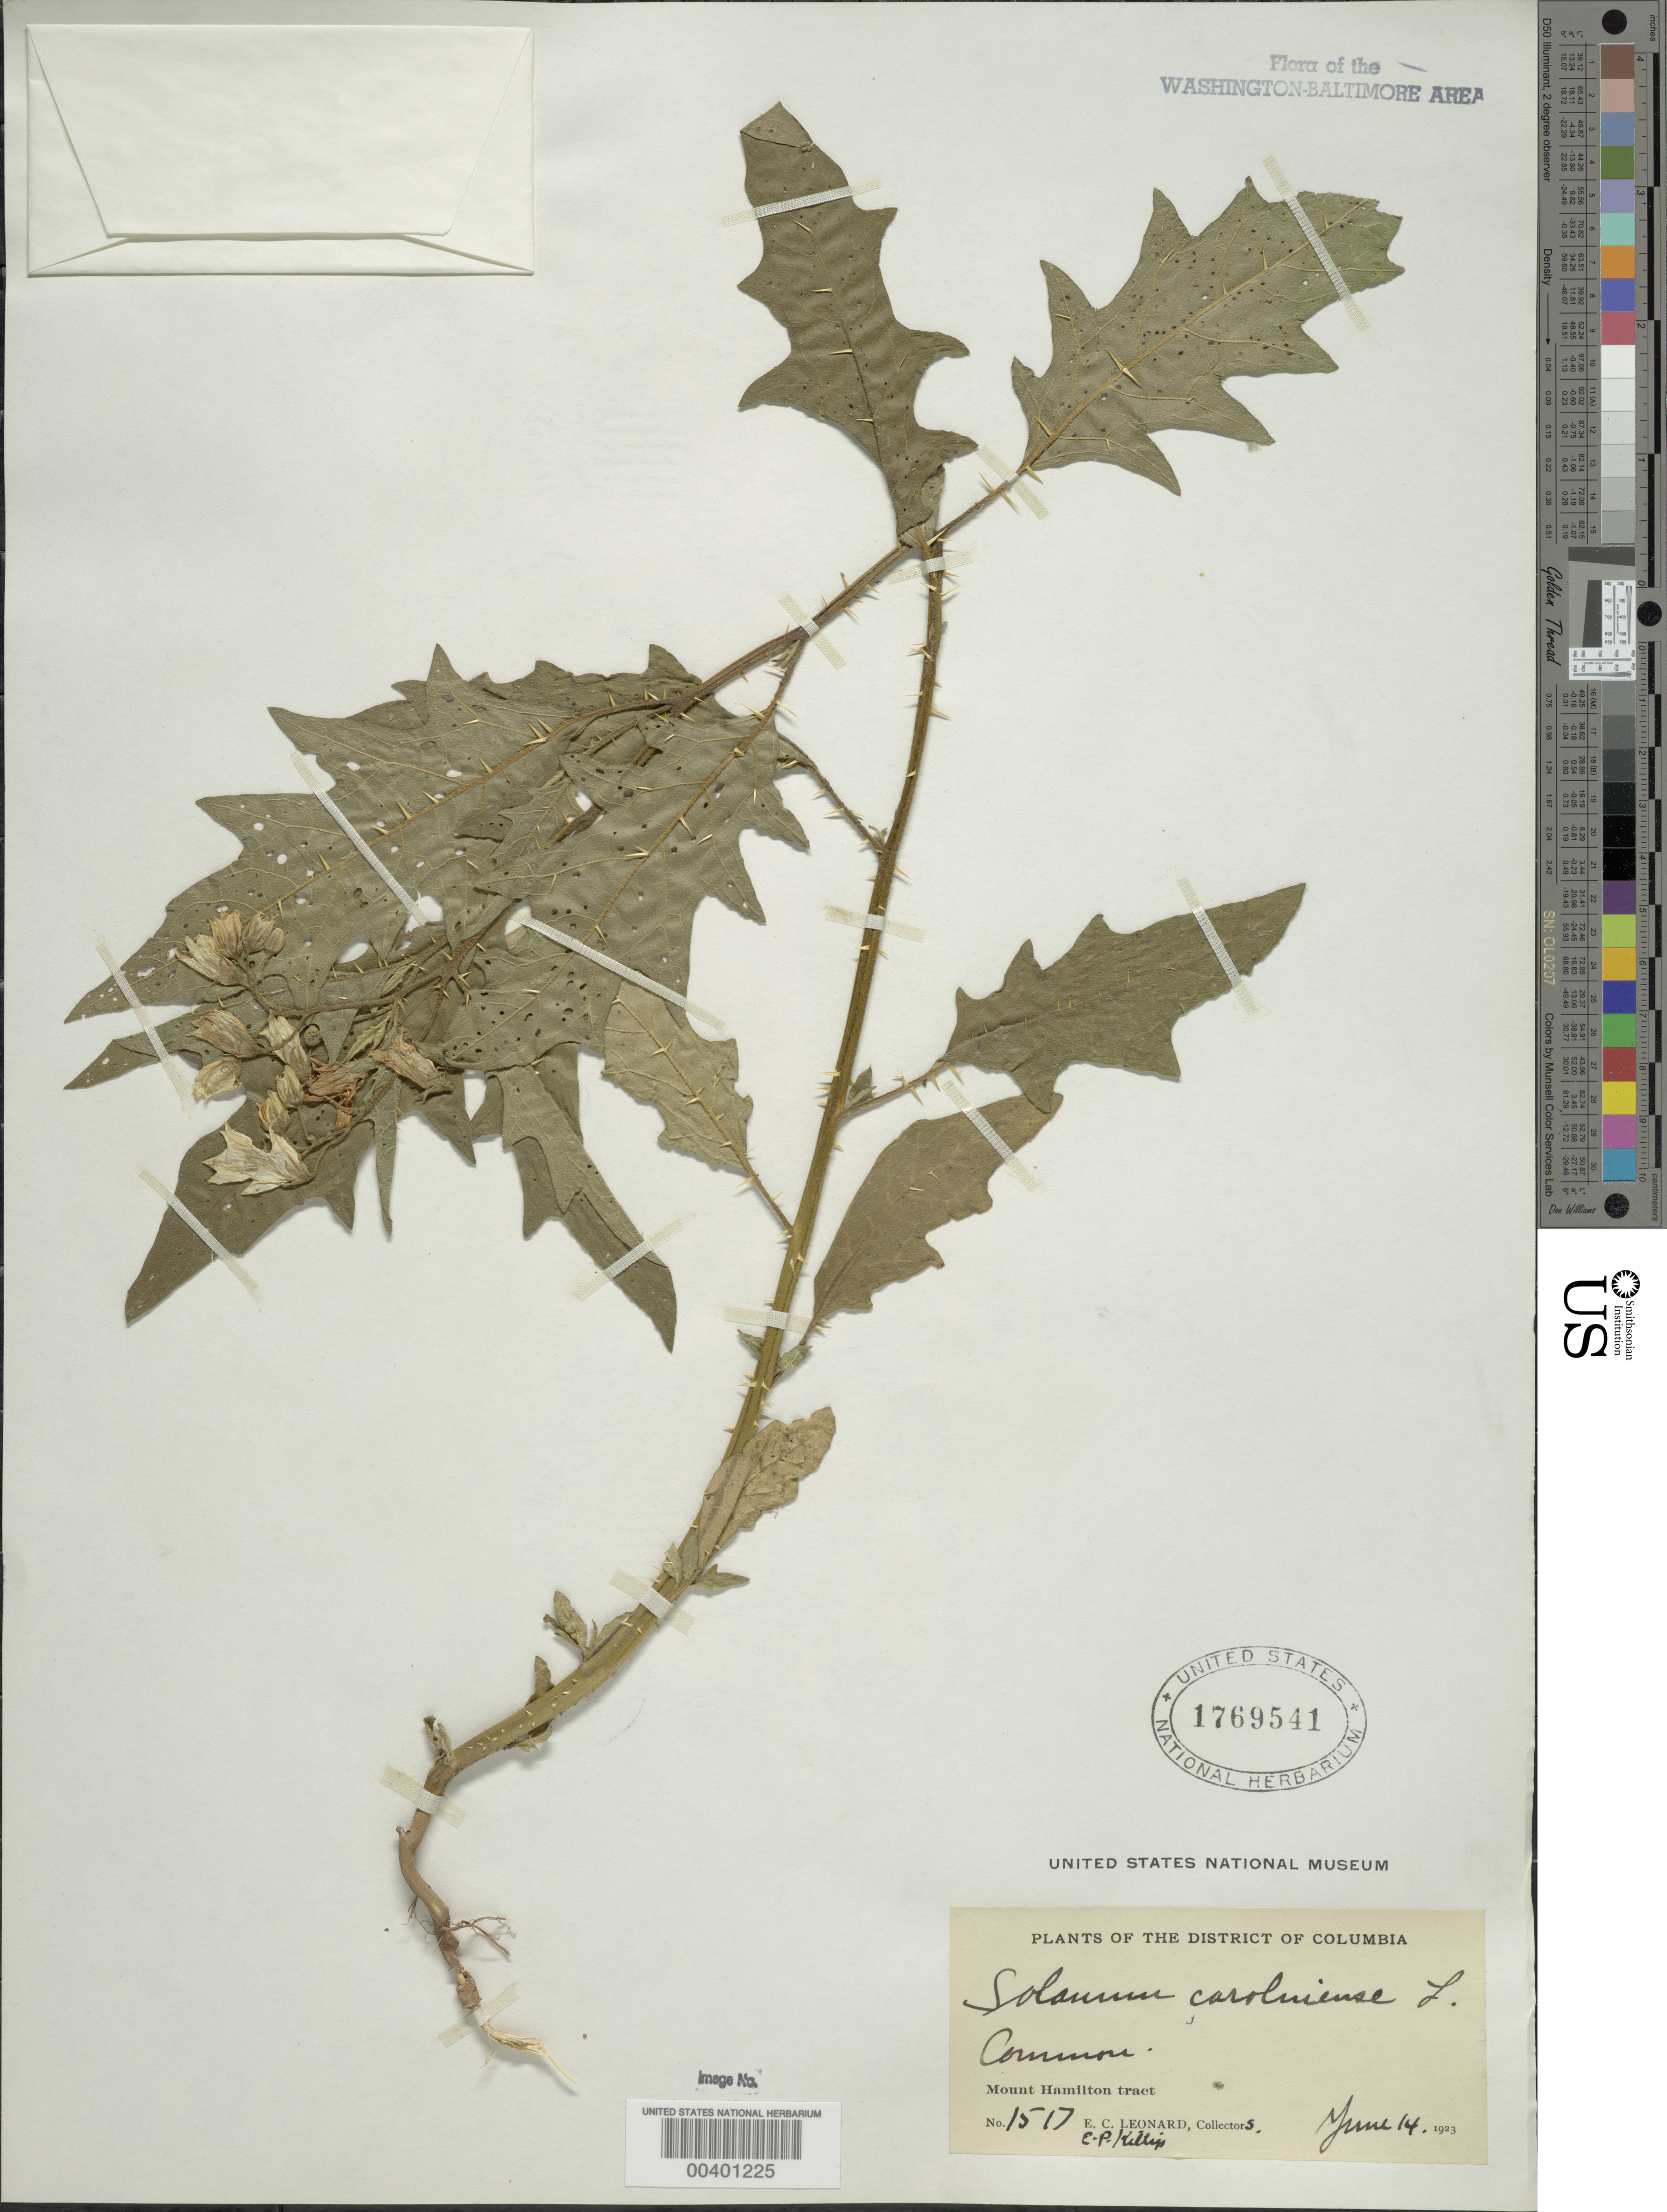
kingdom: Plantae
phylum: Tracheophyta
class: Magnoliopsida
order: Solanales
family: Solanaceae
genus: Solanum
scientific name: Solanum carolinense f. albiflorum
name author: (Kuntze) Benke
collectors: E. C. Leonard & E. P. Killip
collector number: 1517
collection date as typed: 14 Jun 1923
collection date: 1923-06-14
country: United States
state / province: District of Columbia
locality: Mount Hamilton Tract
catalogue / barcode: US 1769541